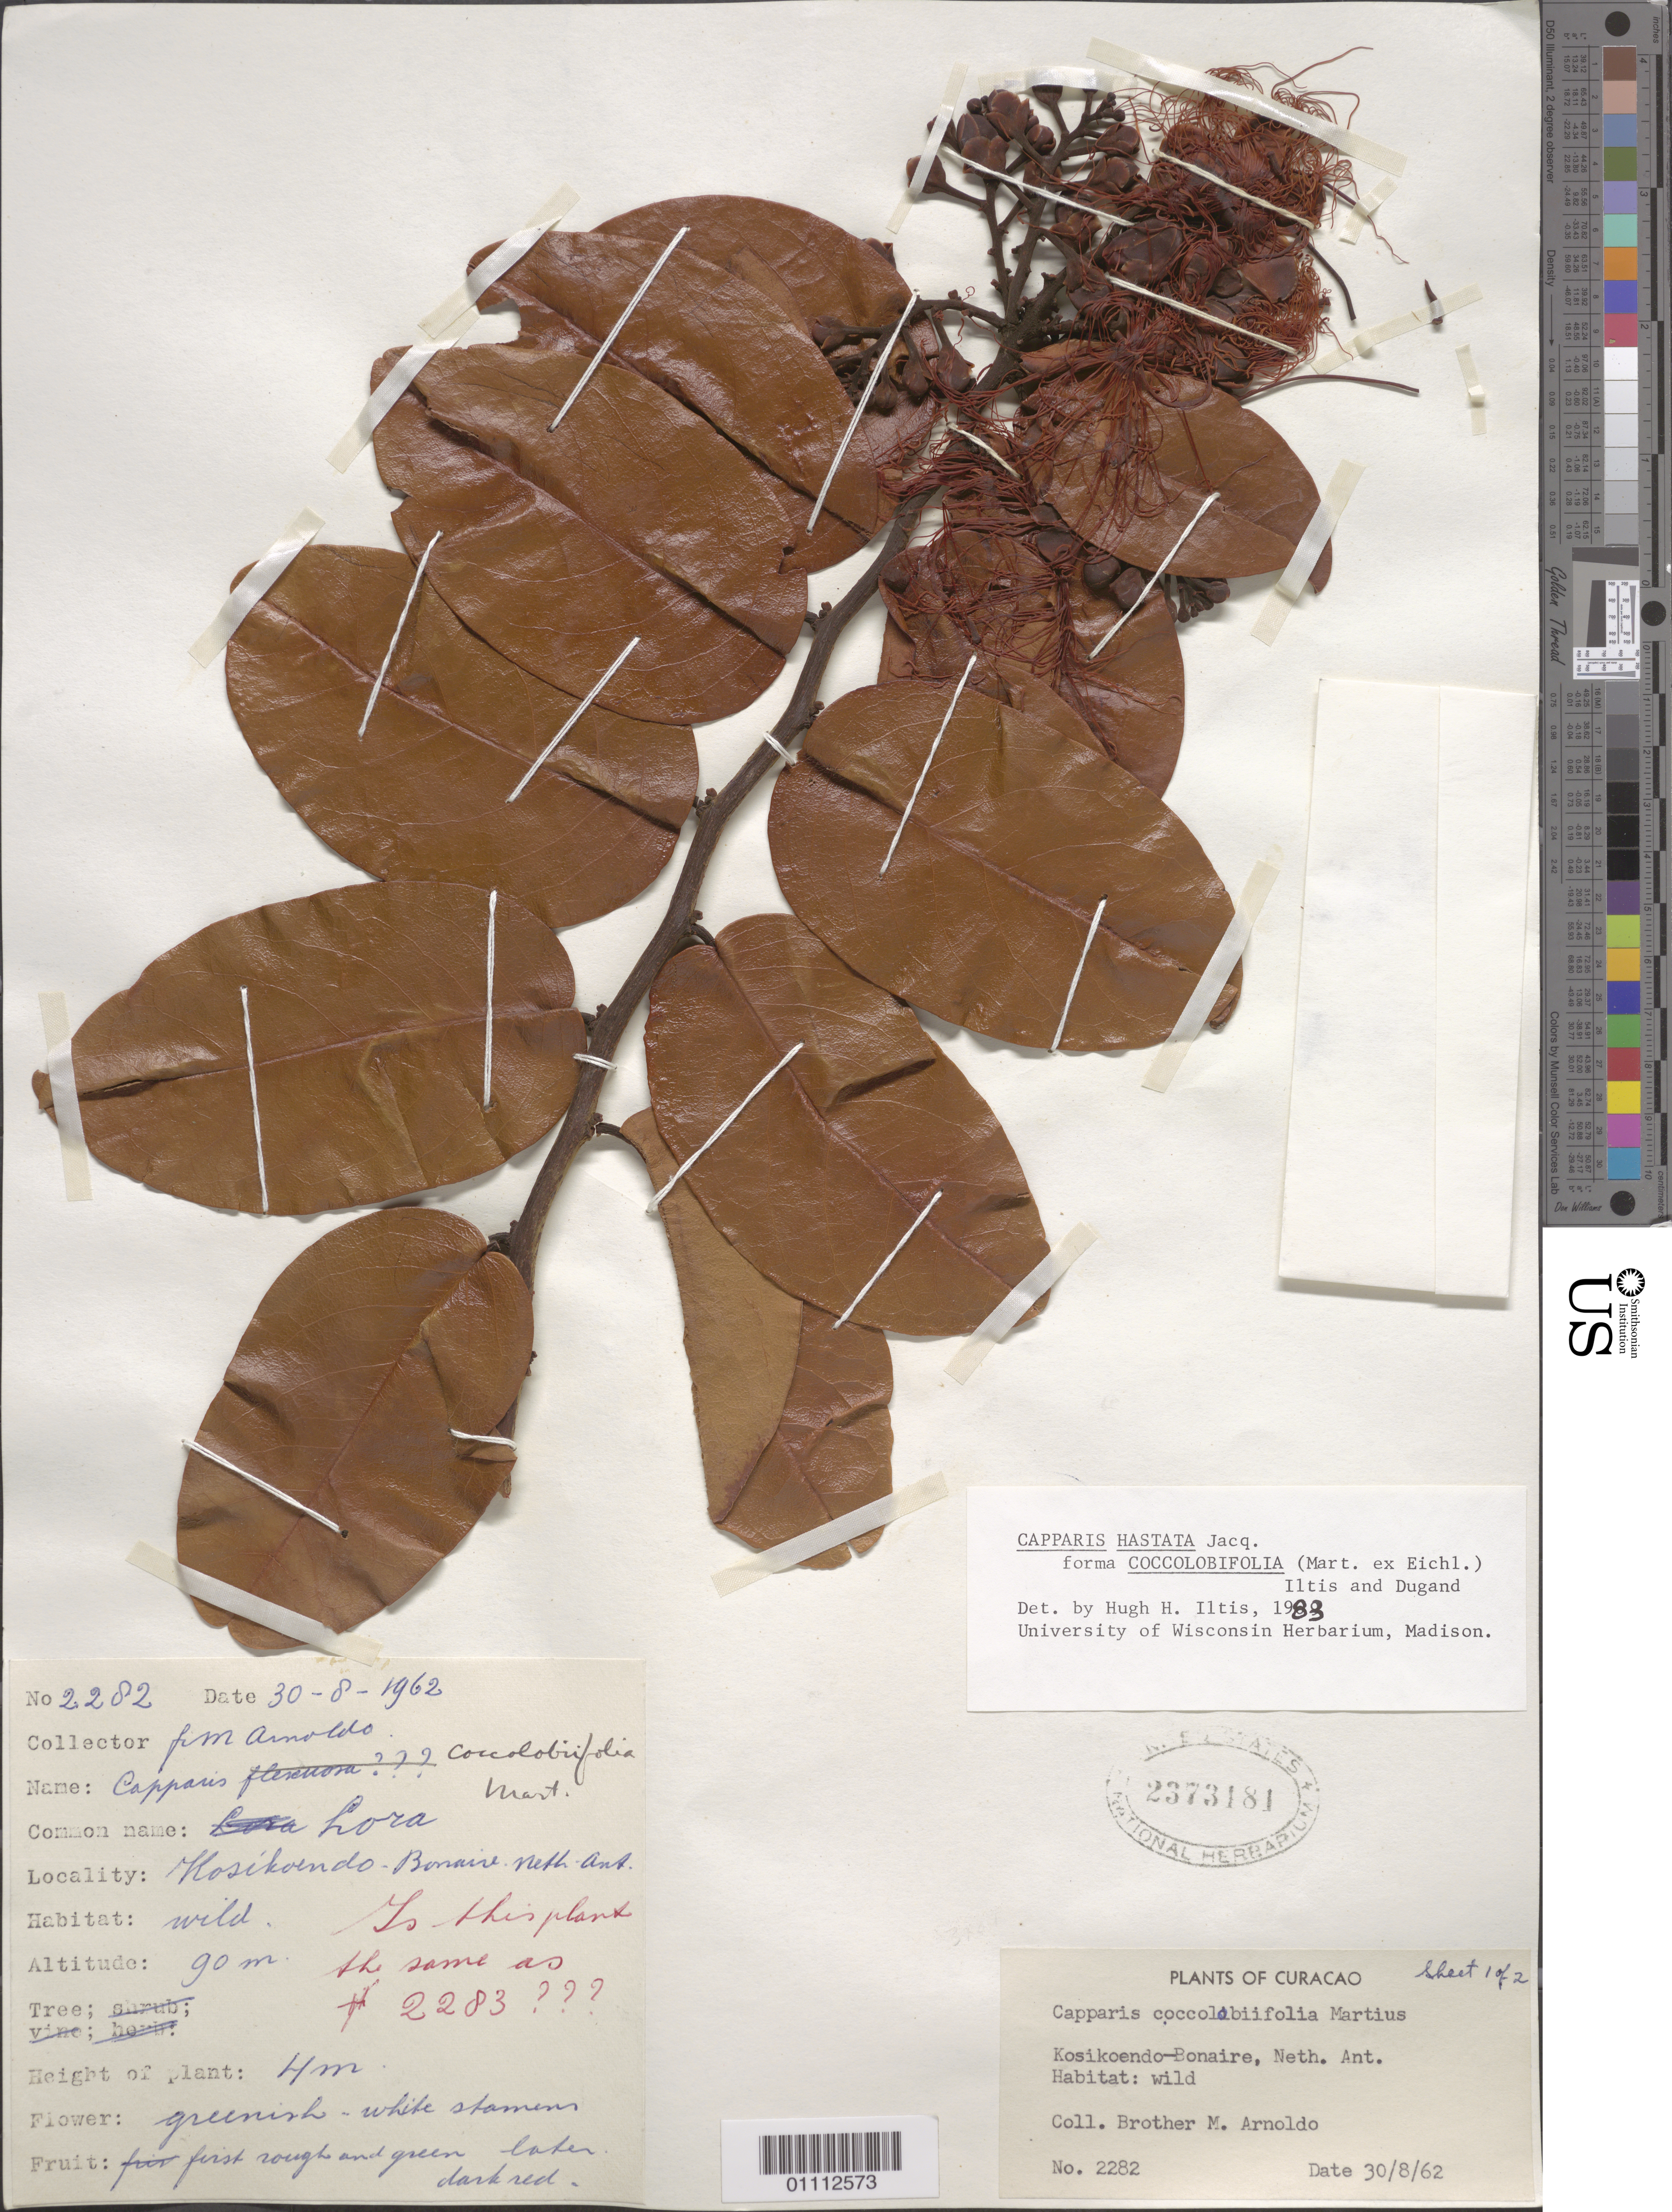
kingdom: Plantae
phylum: Tracheophyta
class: Magnoliopsida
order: Brassicales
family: Capparaceae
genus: Cynophalla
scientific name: Cynophalla flexuosa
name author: (L.) J. Presl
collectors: N. Arnoldo-Broeders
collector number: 2282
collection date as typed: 30 Aug 1962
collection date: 1962-08-30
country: Curaçao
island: Curaçao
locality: Kosikoendo-Bonaire. Habitat: wild.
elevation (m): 90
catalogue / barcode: US 2373181